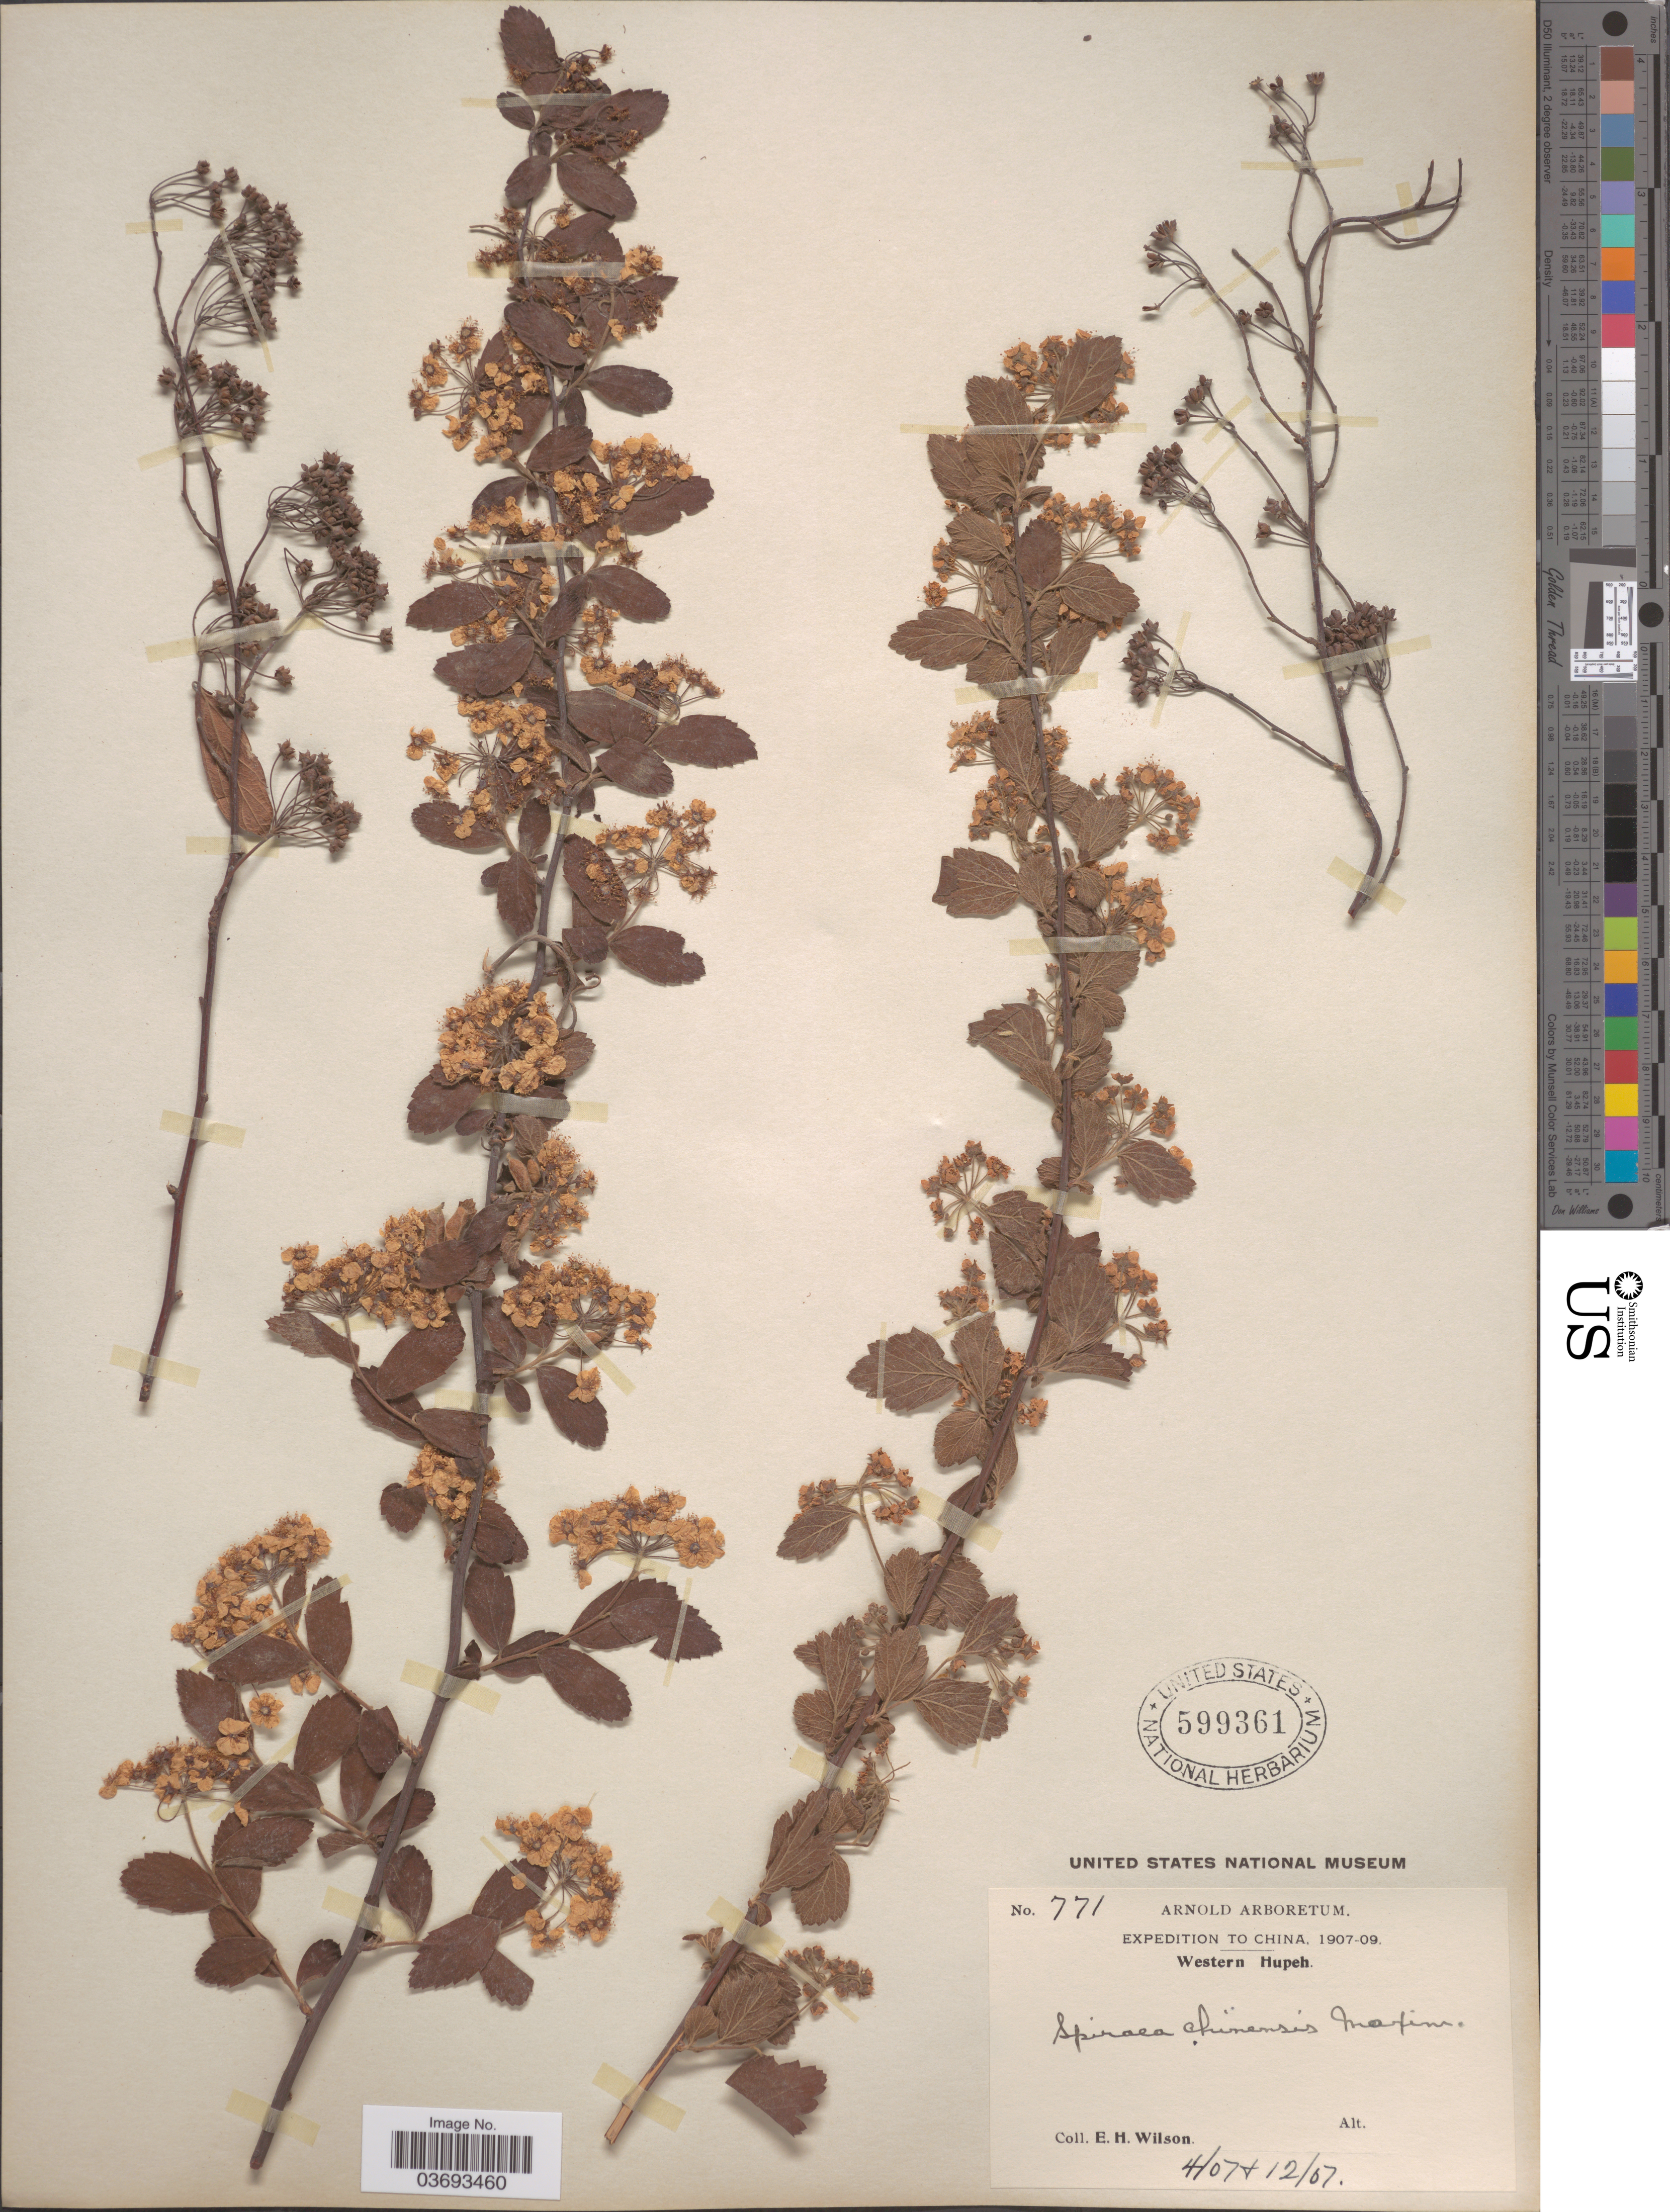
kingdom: Plantae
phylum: Tracheophyta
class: Magnoliopsida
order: Rosales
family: Rosaceae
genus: Spiraea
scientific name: Spiraea chinensis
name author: Maxim.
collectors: E. Wilson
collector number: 771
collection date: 1907-04/1907-12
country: China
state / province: Hubei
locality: Western Hupeh.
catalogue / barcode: US 599361